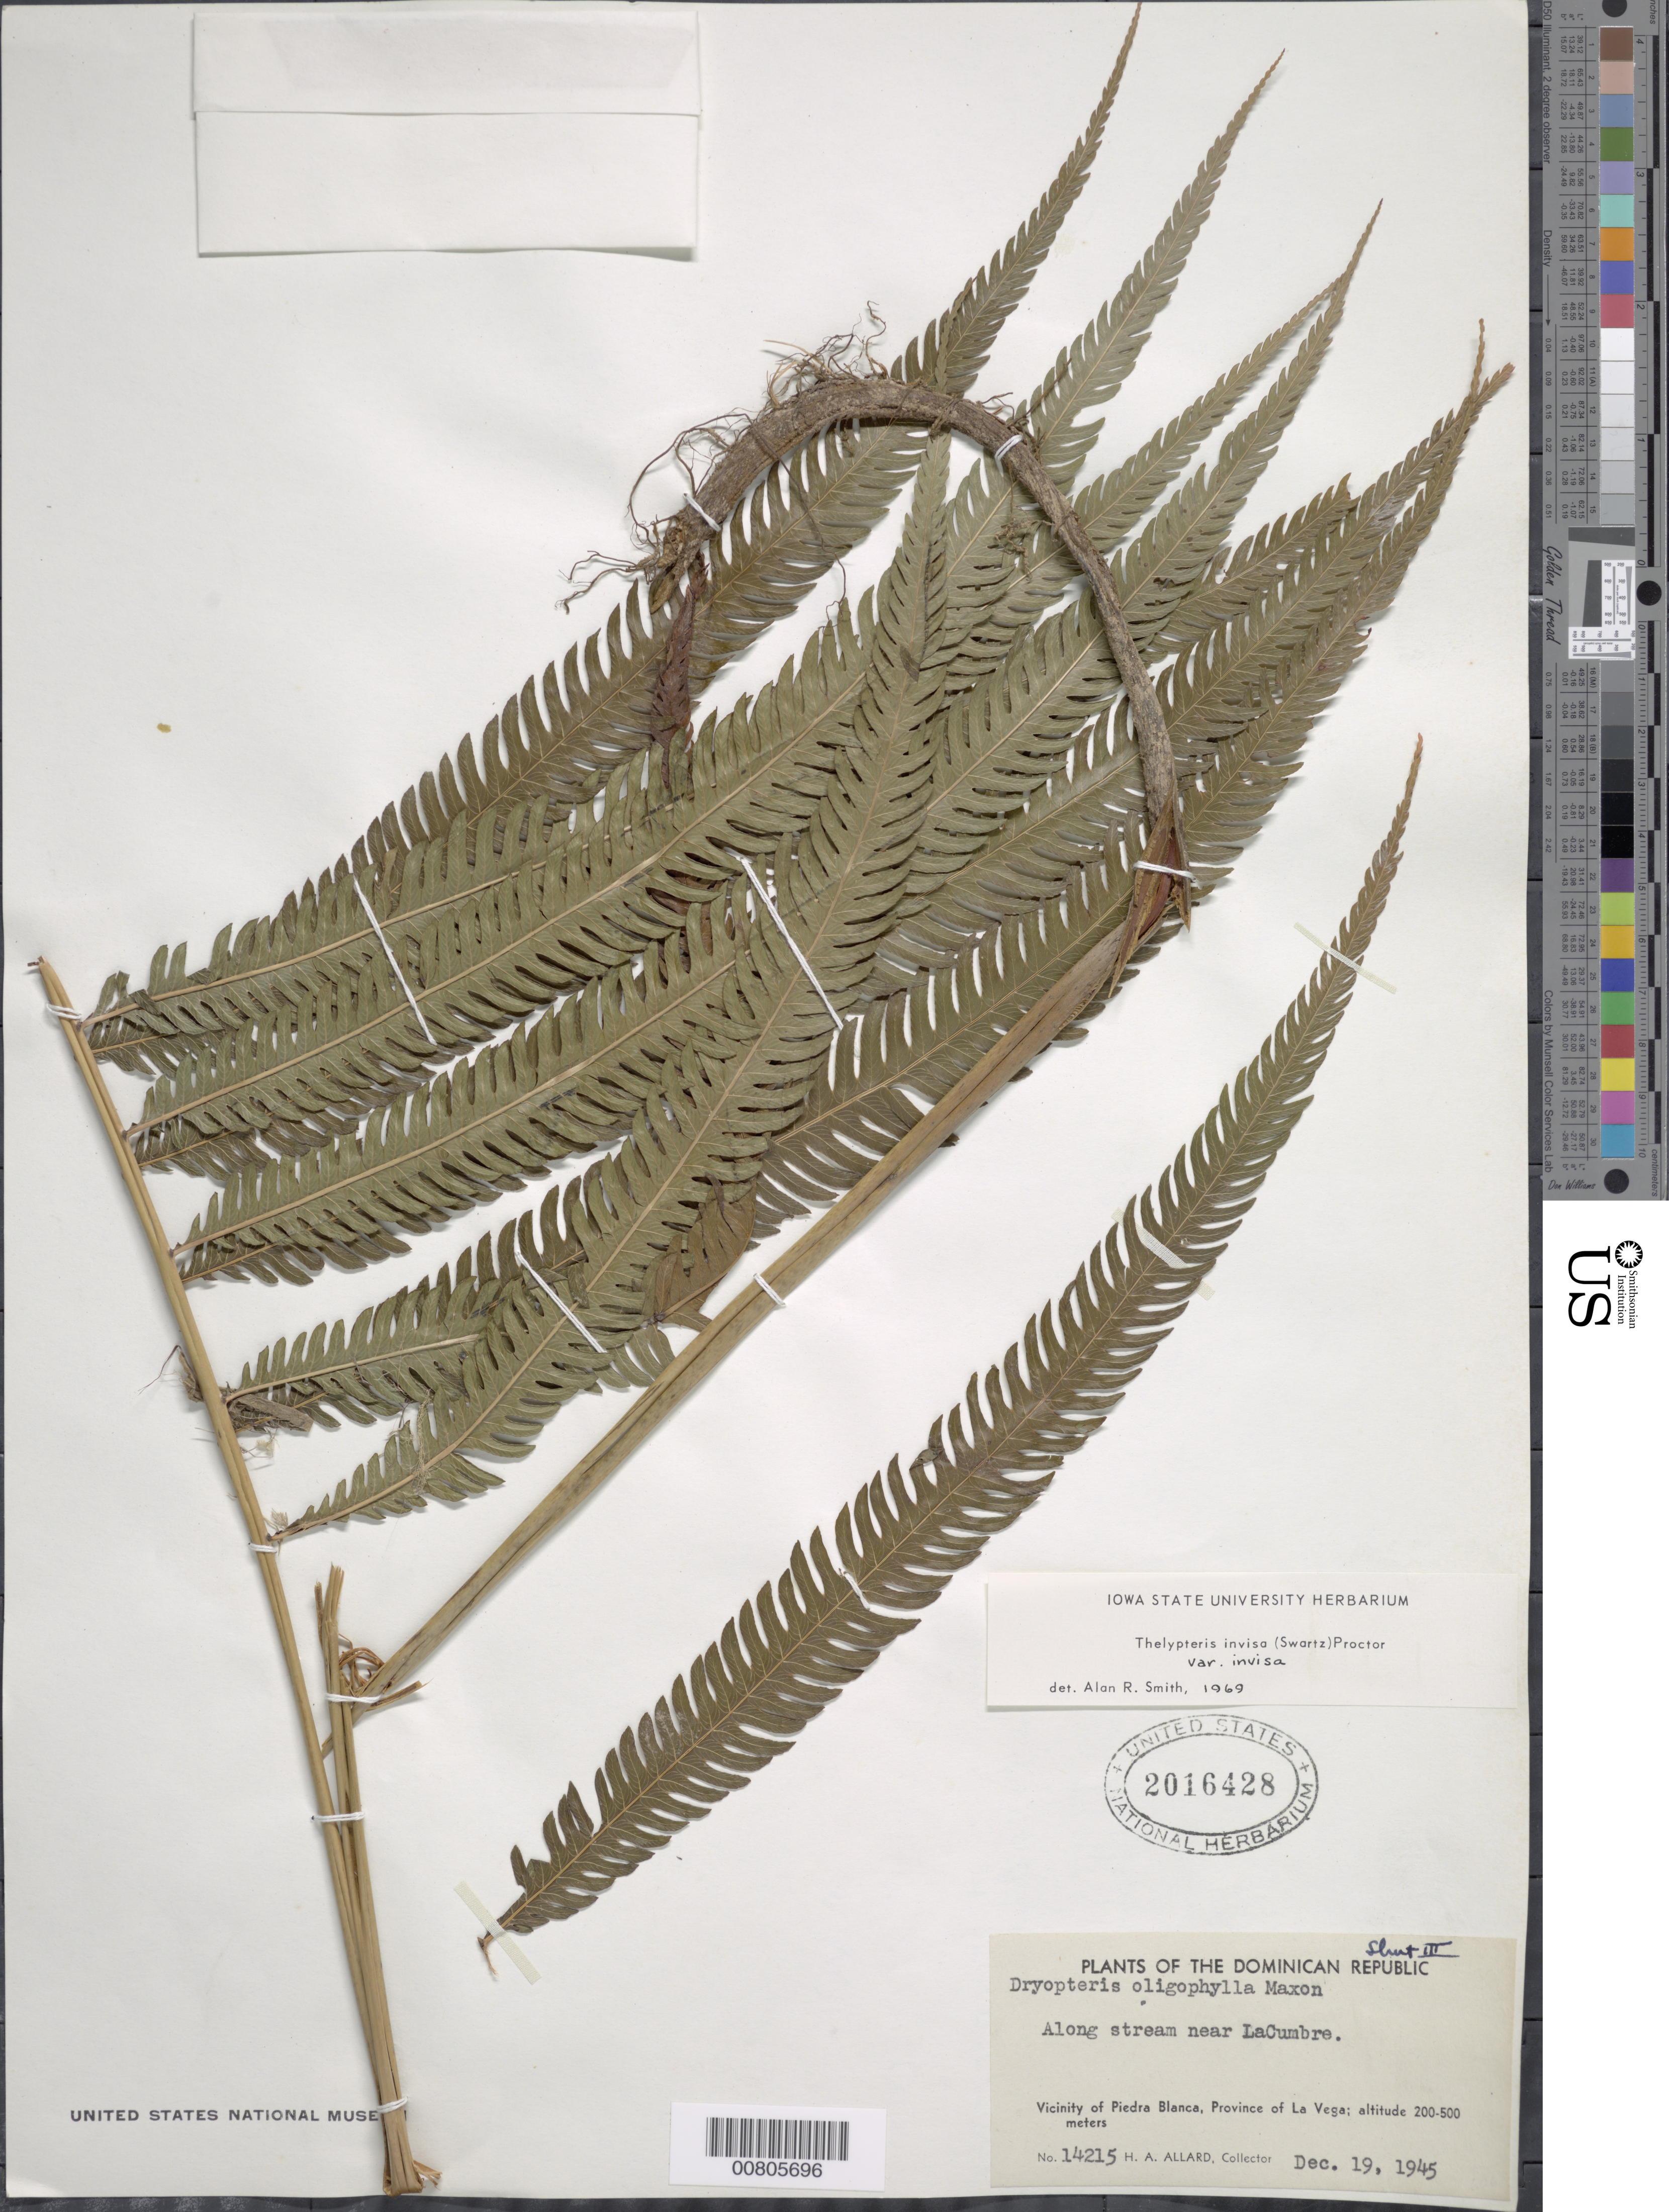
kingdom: Plantae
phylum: Tracheophyta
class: Polypodiopsida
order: Polypodiales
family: Thelypteridaceae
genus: Cyclosorus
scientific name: Cyclosorus grandis (A.R. Sm.) comb. nov., ined 2015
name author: (A.R. Sm.)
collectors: H. A. Allard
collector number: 14215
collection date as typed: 19 Dec 1945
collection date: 1945-12-19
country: Dominican Republic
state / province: La Vega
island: Hispaniola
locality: Piedra Blanca vicinity, near La Cumbre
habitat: Along stream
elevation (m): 200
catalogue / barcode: US 2016428